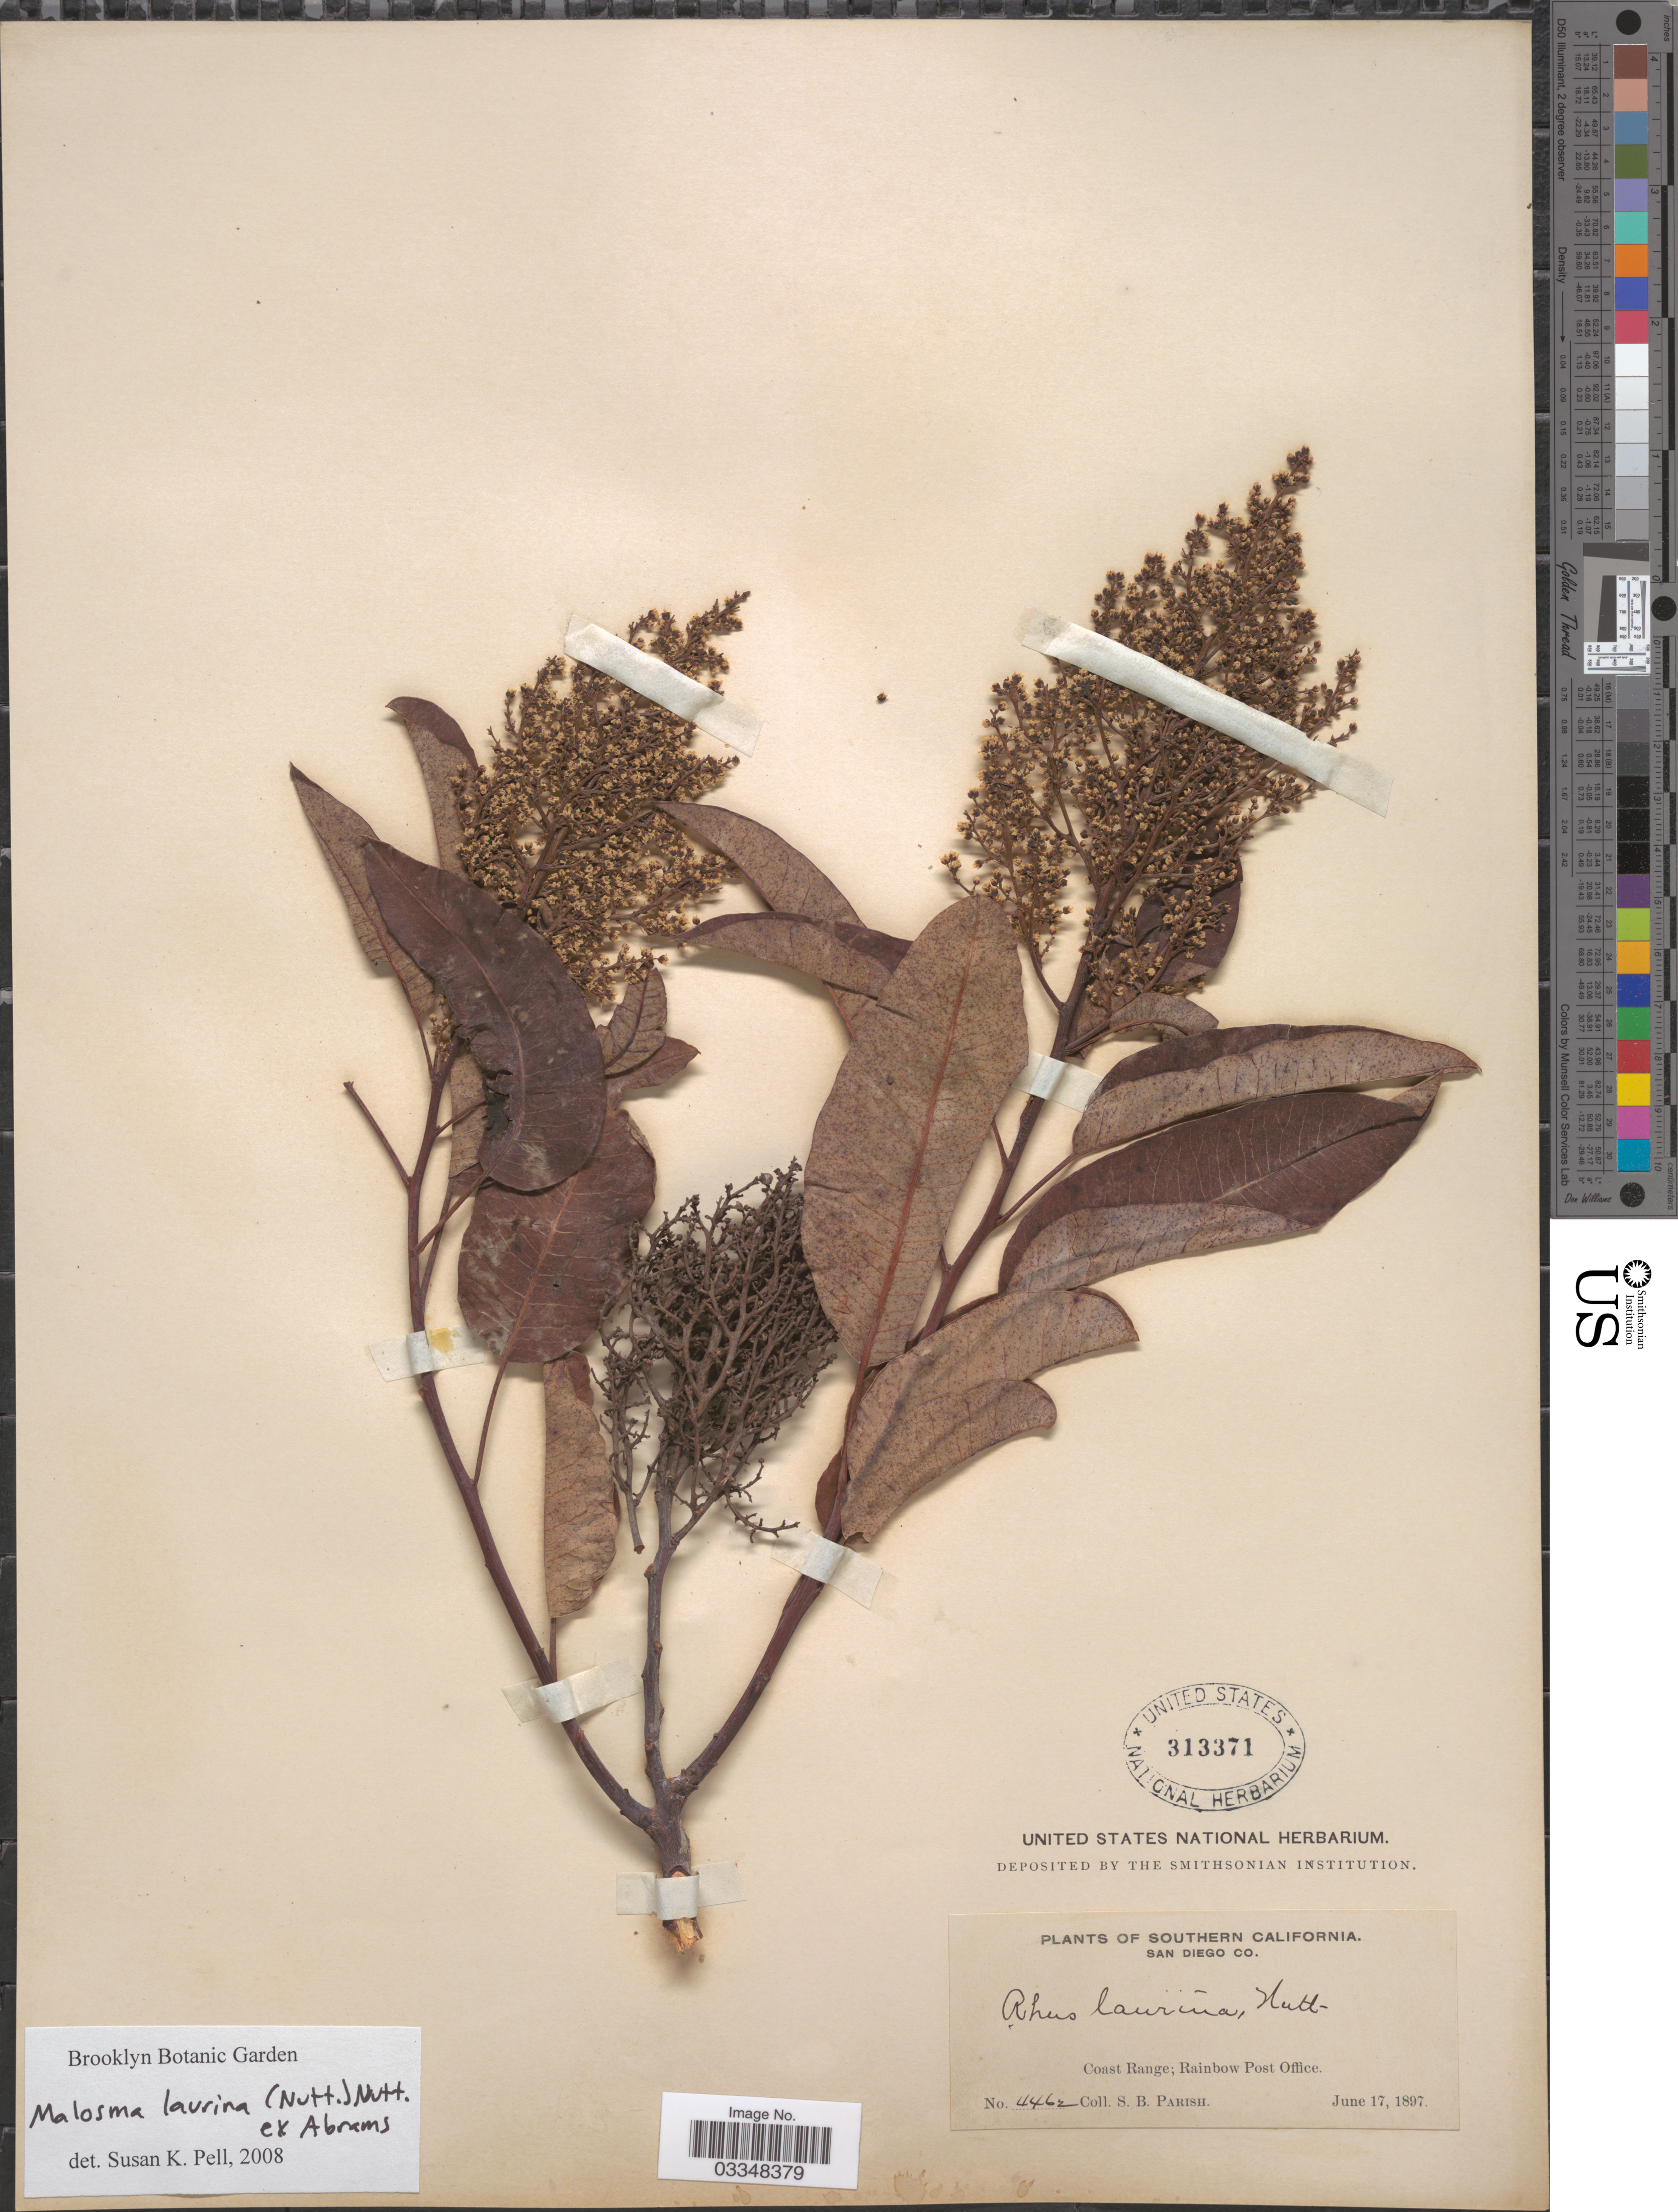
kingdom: Plantae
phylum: Tracheophyta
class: Magnoliopsida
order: Sapindales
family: Anacardiaceae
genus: Malosma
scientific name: Malosma laurina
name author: (Nutt.) Nutt. ex Abrams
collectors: S. B. Parish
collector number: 4462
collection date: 1897-06-17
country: United States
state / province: California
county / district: San Diego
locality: Southern California. San Diego Co. Coast Range; Rainbow Post Office.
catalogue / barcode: US 313371